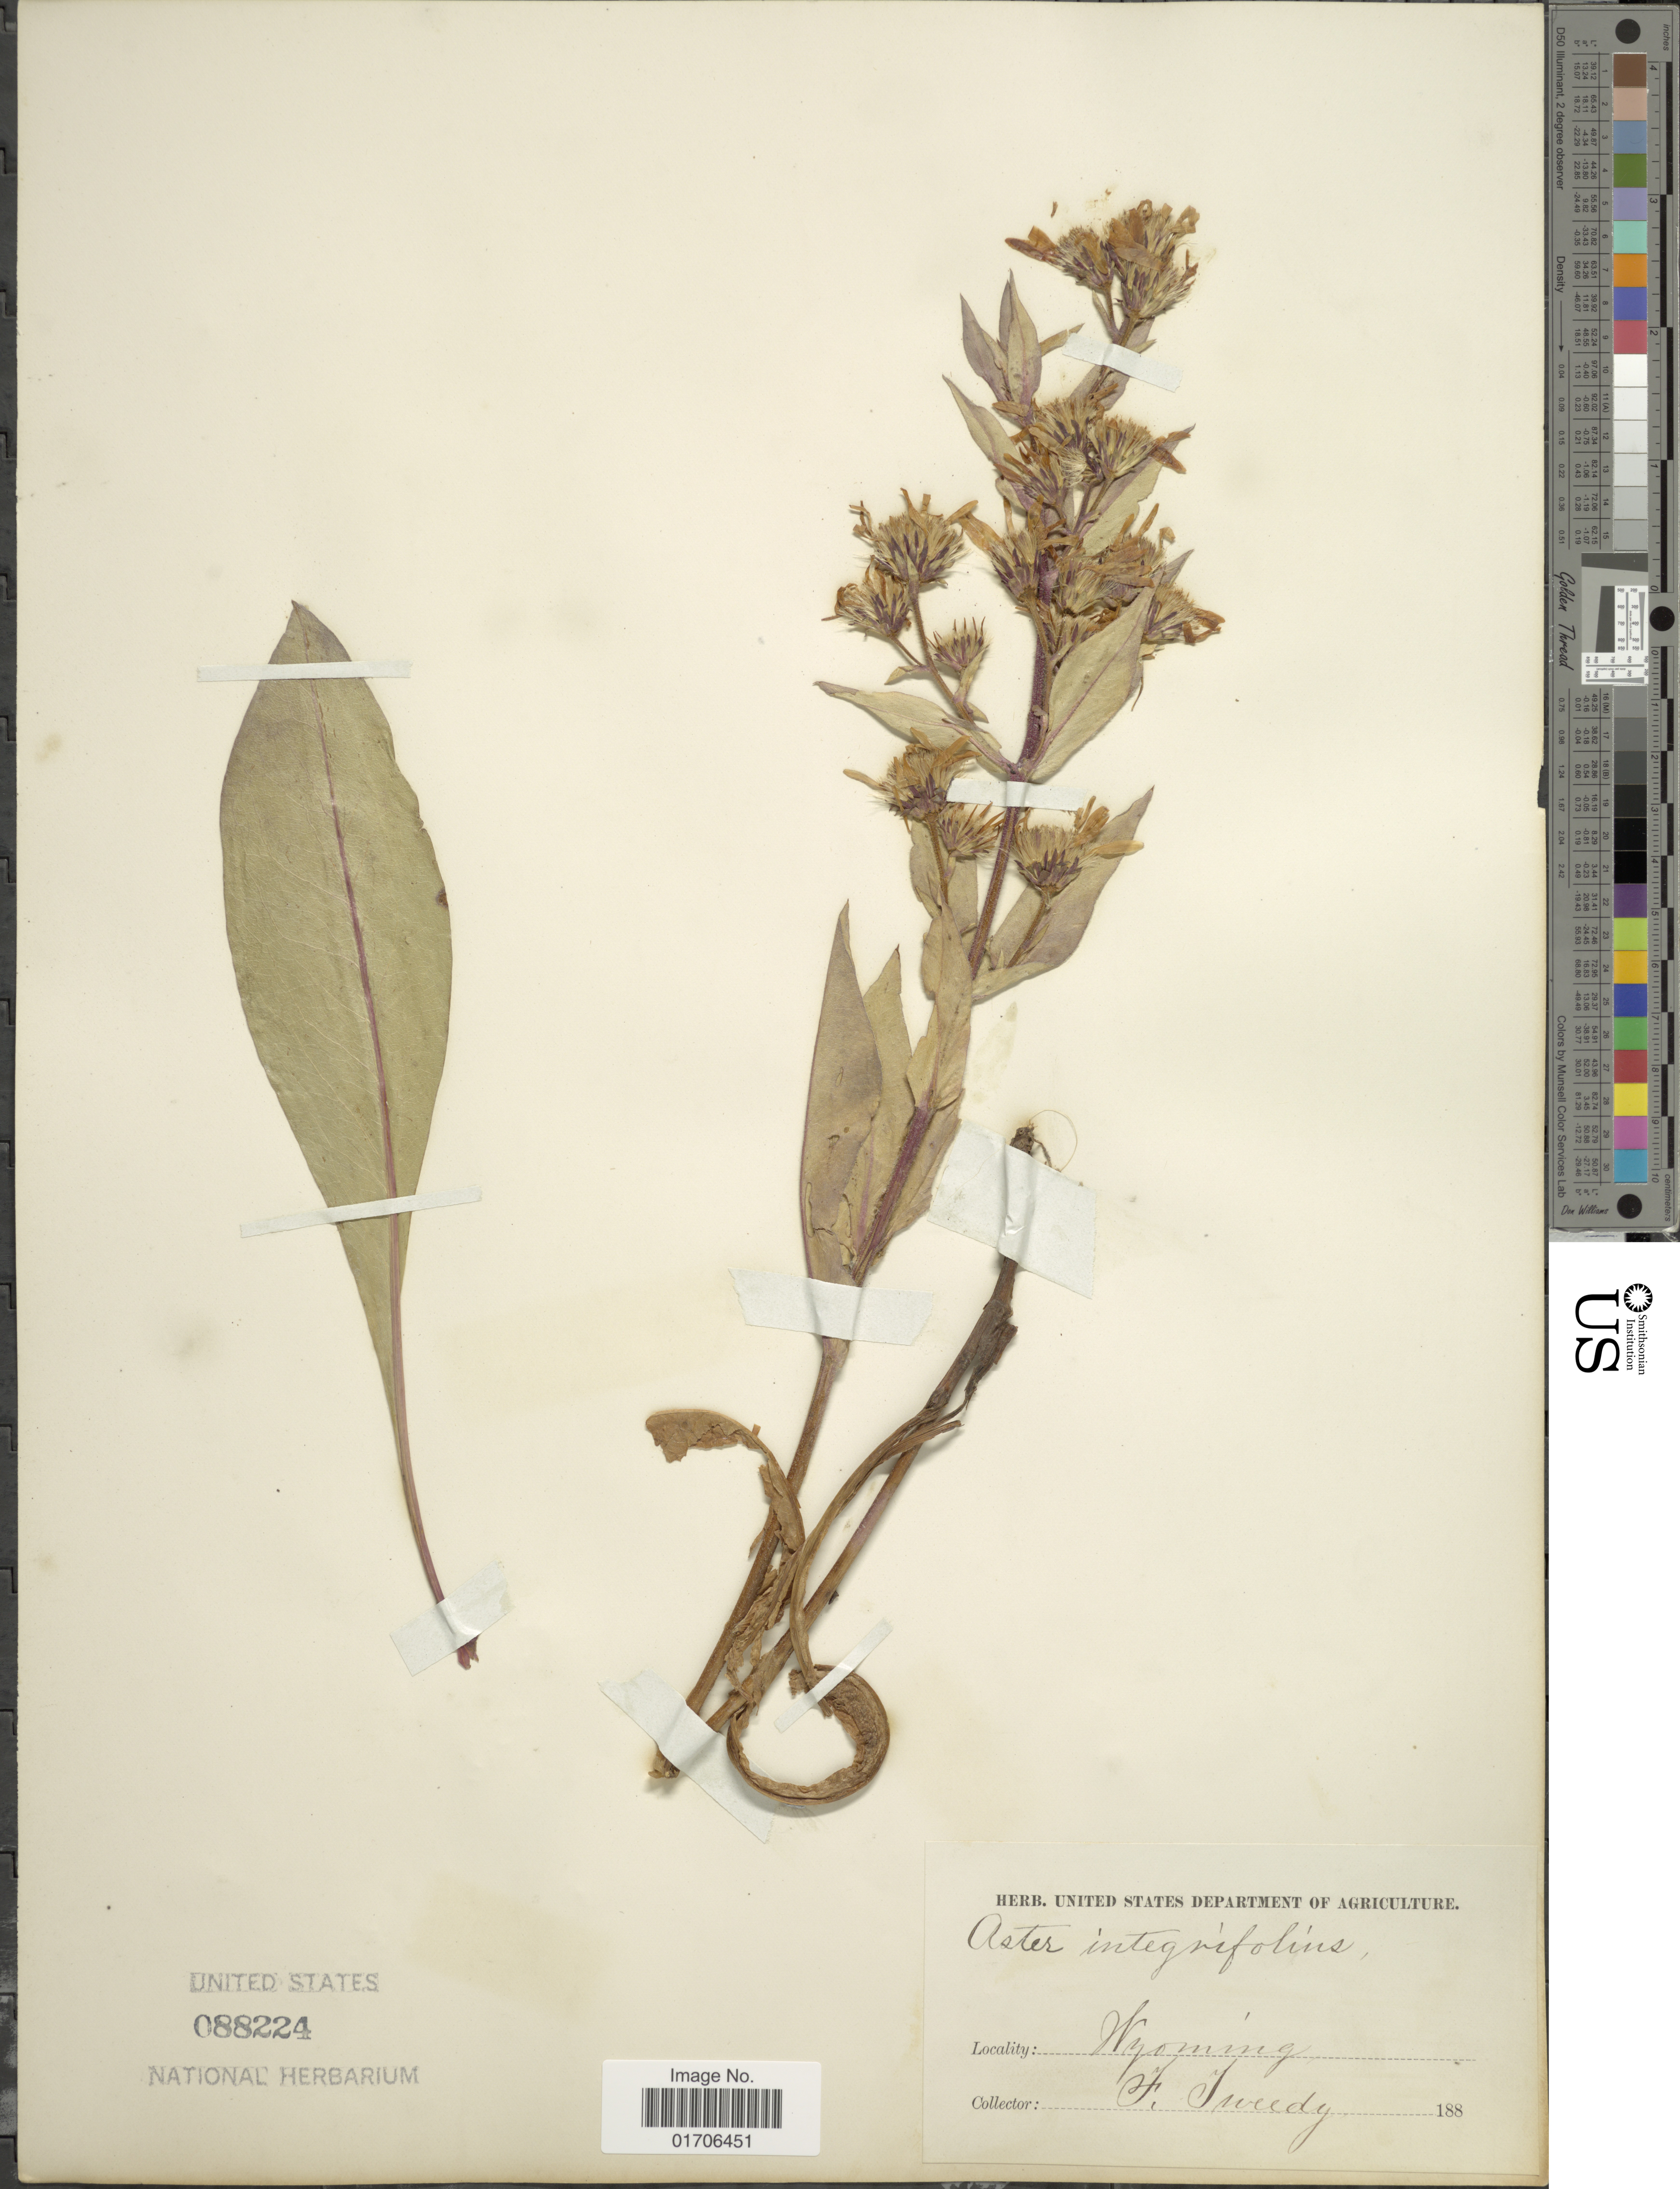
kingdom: Plantae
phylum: Tracheophyta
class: Magnoliopsida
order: Asterales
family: Asteraceae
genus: Eurybia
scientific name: Eurybia integrifolia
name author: (Nutt.) G.L. Nesom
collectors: F. Tweedy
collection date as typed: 188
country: United States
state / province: Wyoming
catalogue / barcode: US 88224